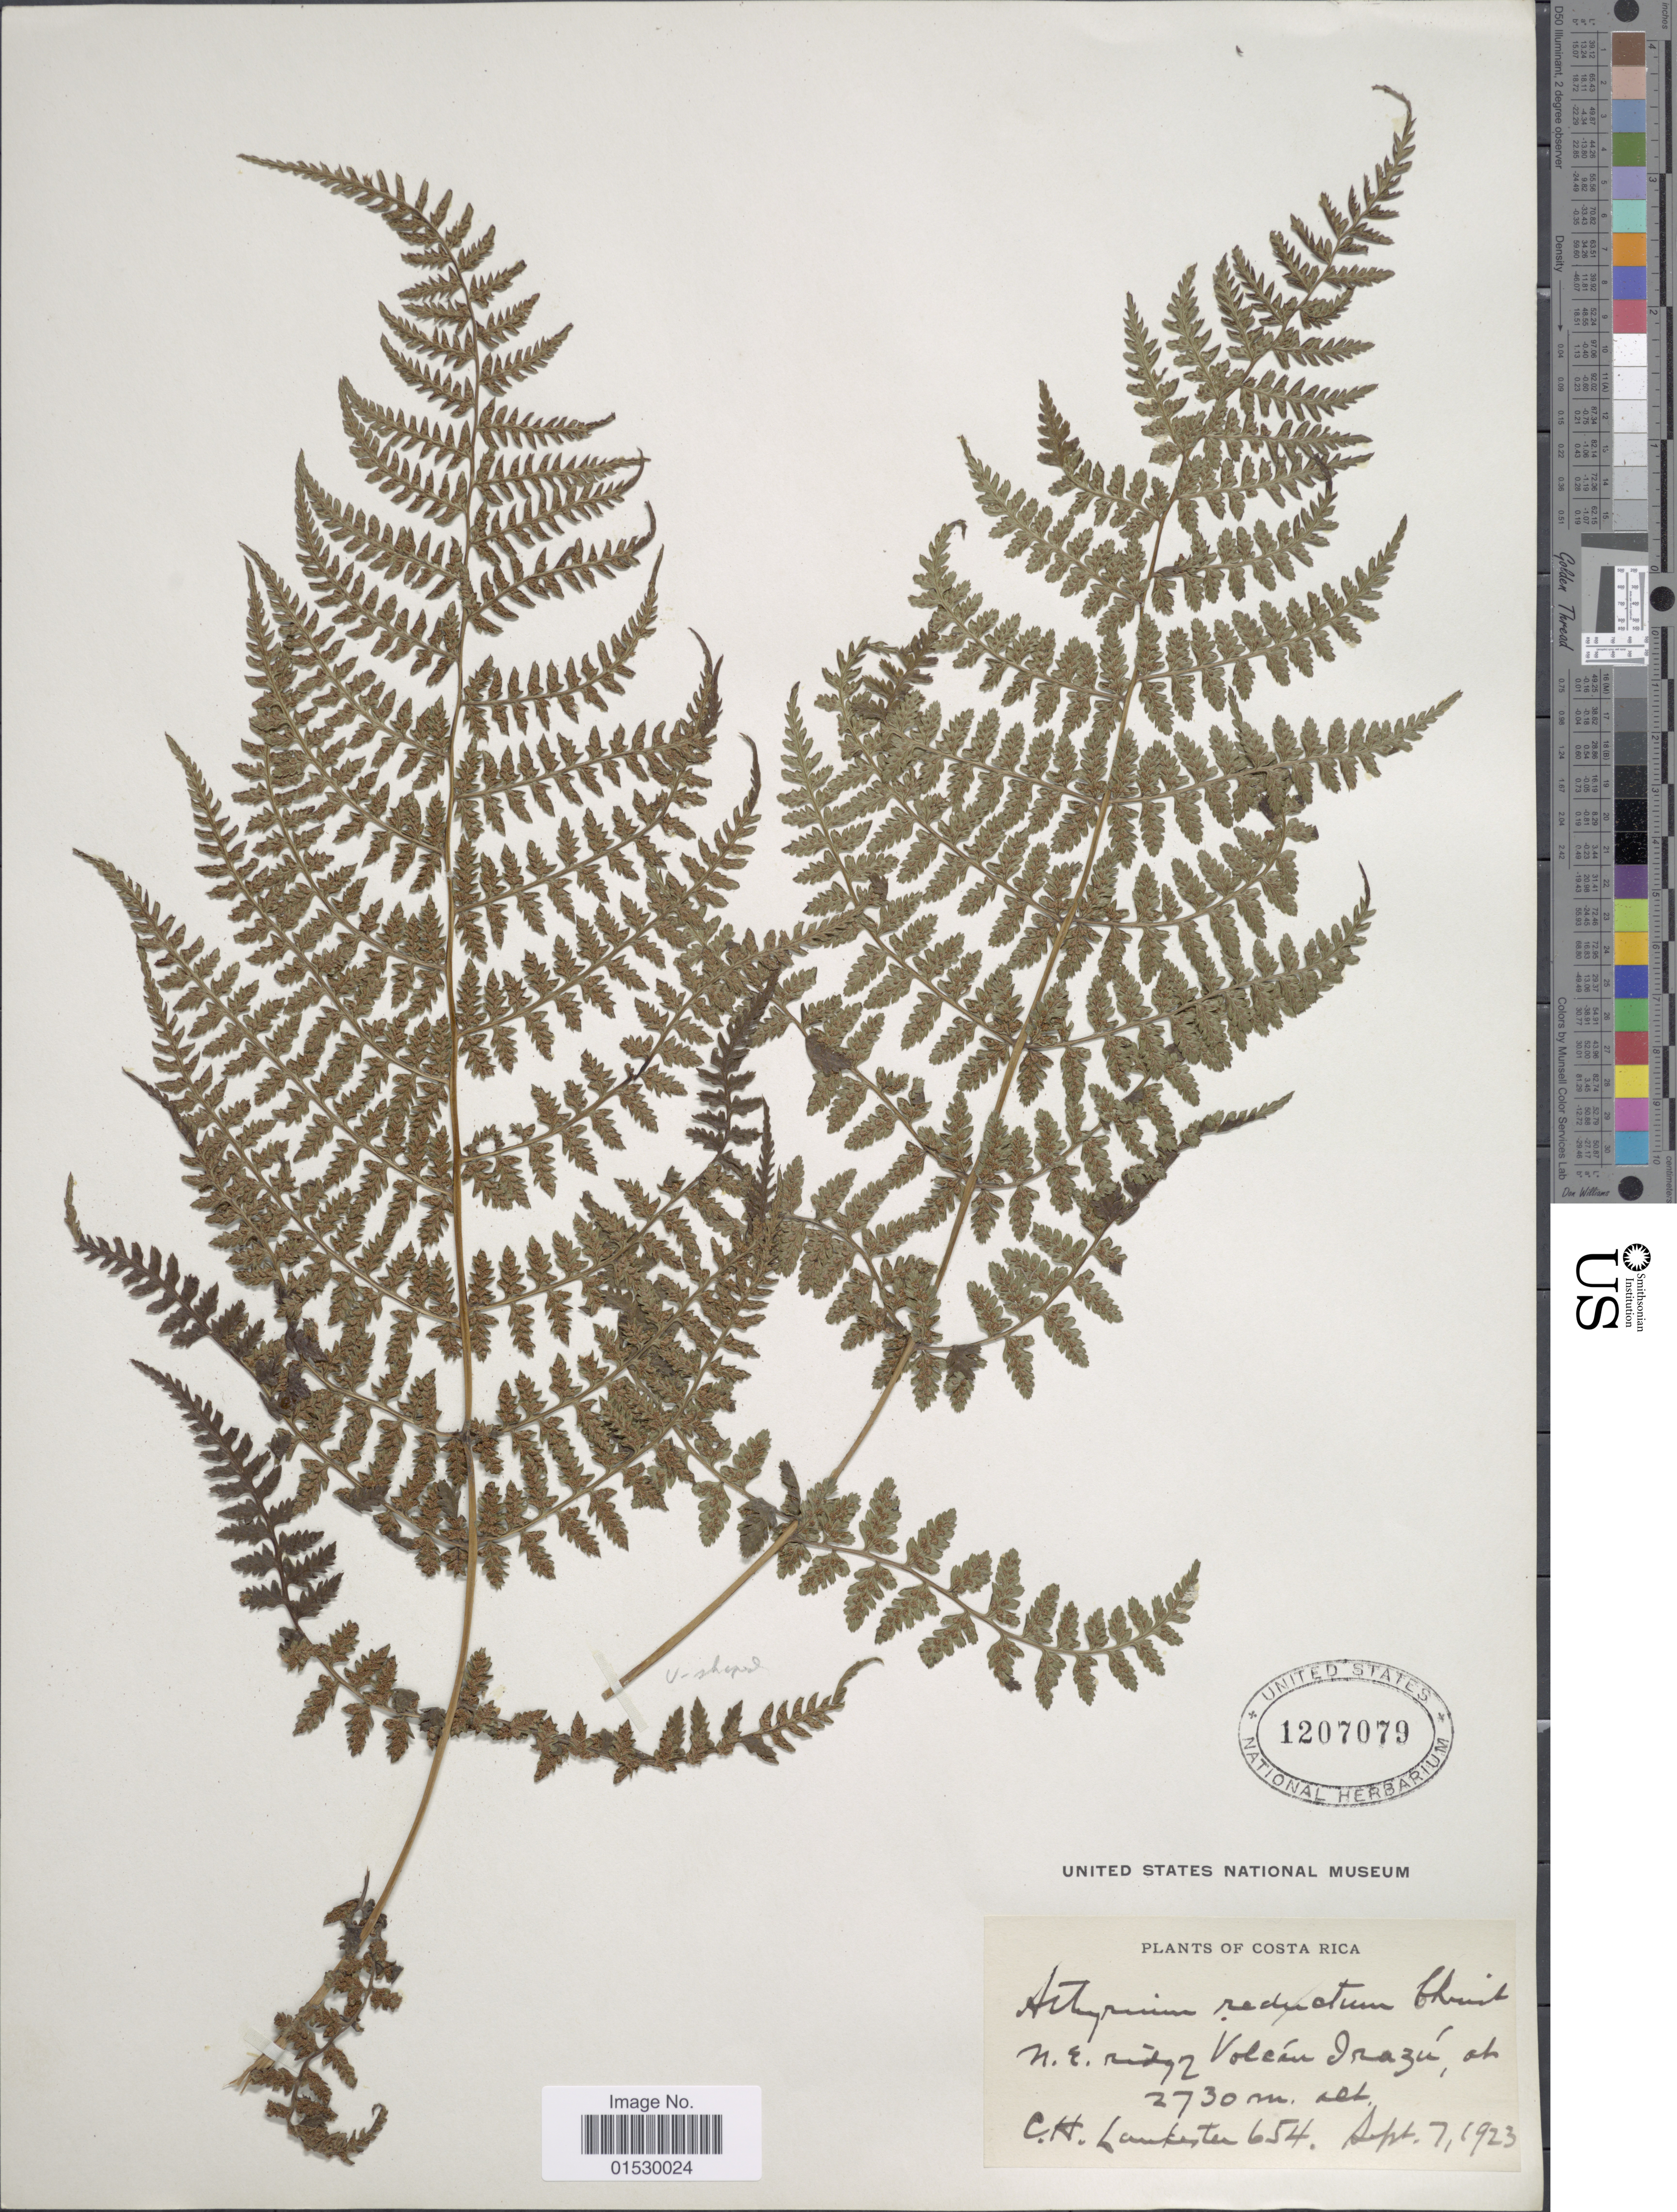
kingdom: Plantae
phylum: Tracheophyta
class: Polypodiopsida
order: Polypodiales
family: Athyriaceae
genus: Athyrium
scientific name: Athyrium dombei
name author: (Desv.) C. Chr.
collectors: C. H. Lankester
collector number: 654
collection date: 1923-09-07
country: Costa Rica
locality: N.E. ridge of Volcan Irazu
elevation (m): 2730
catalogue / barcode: US 1207079